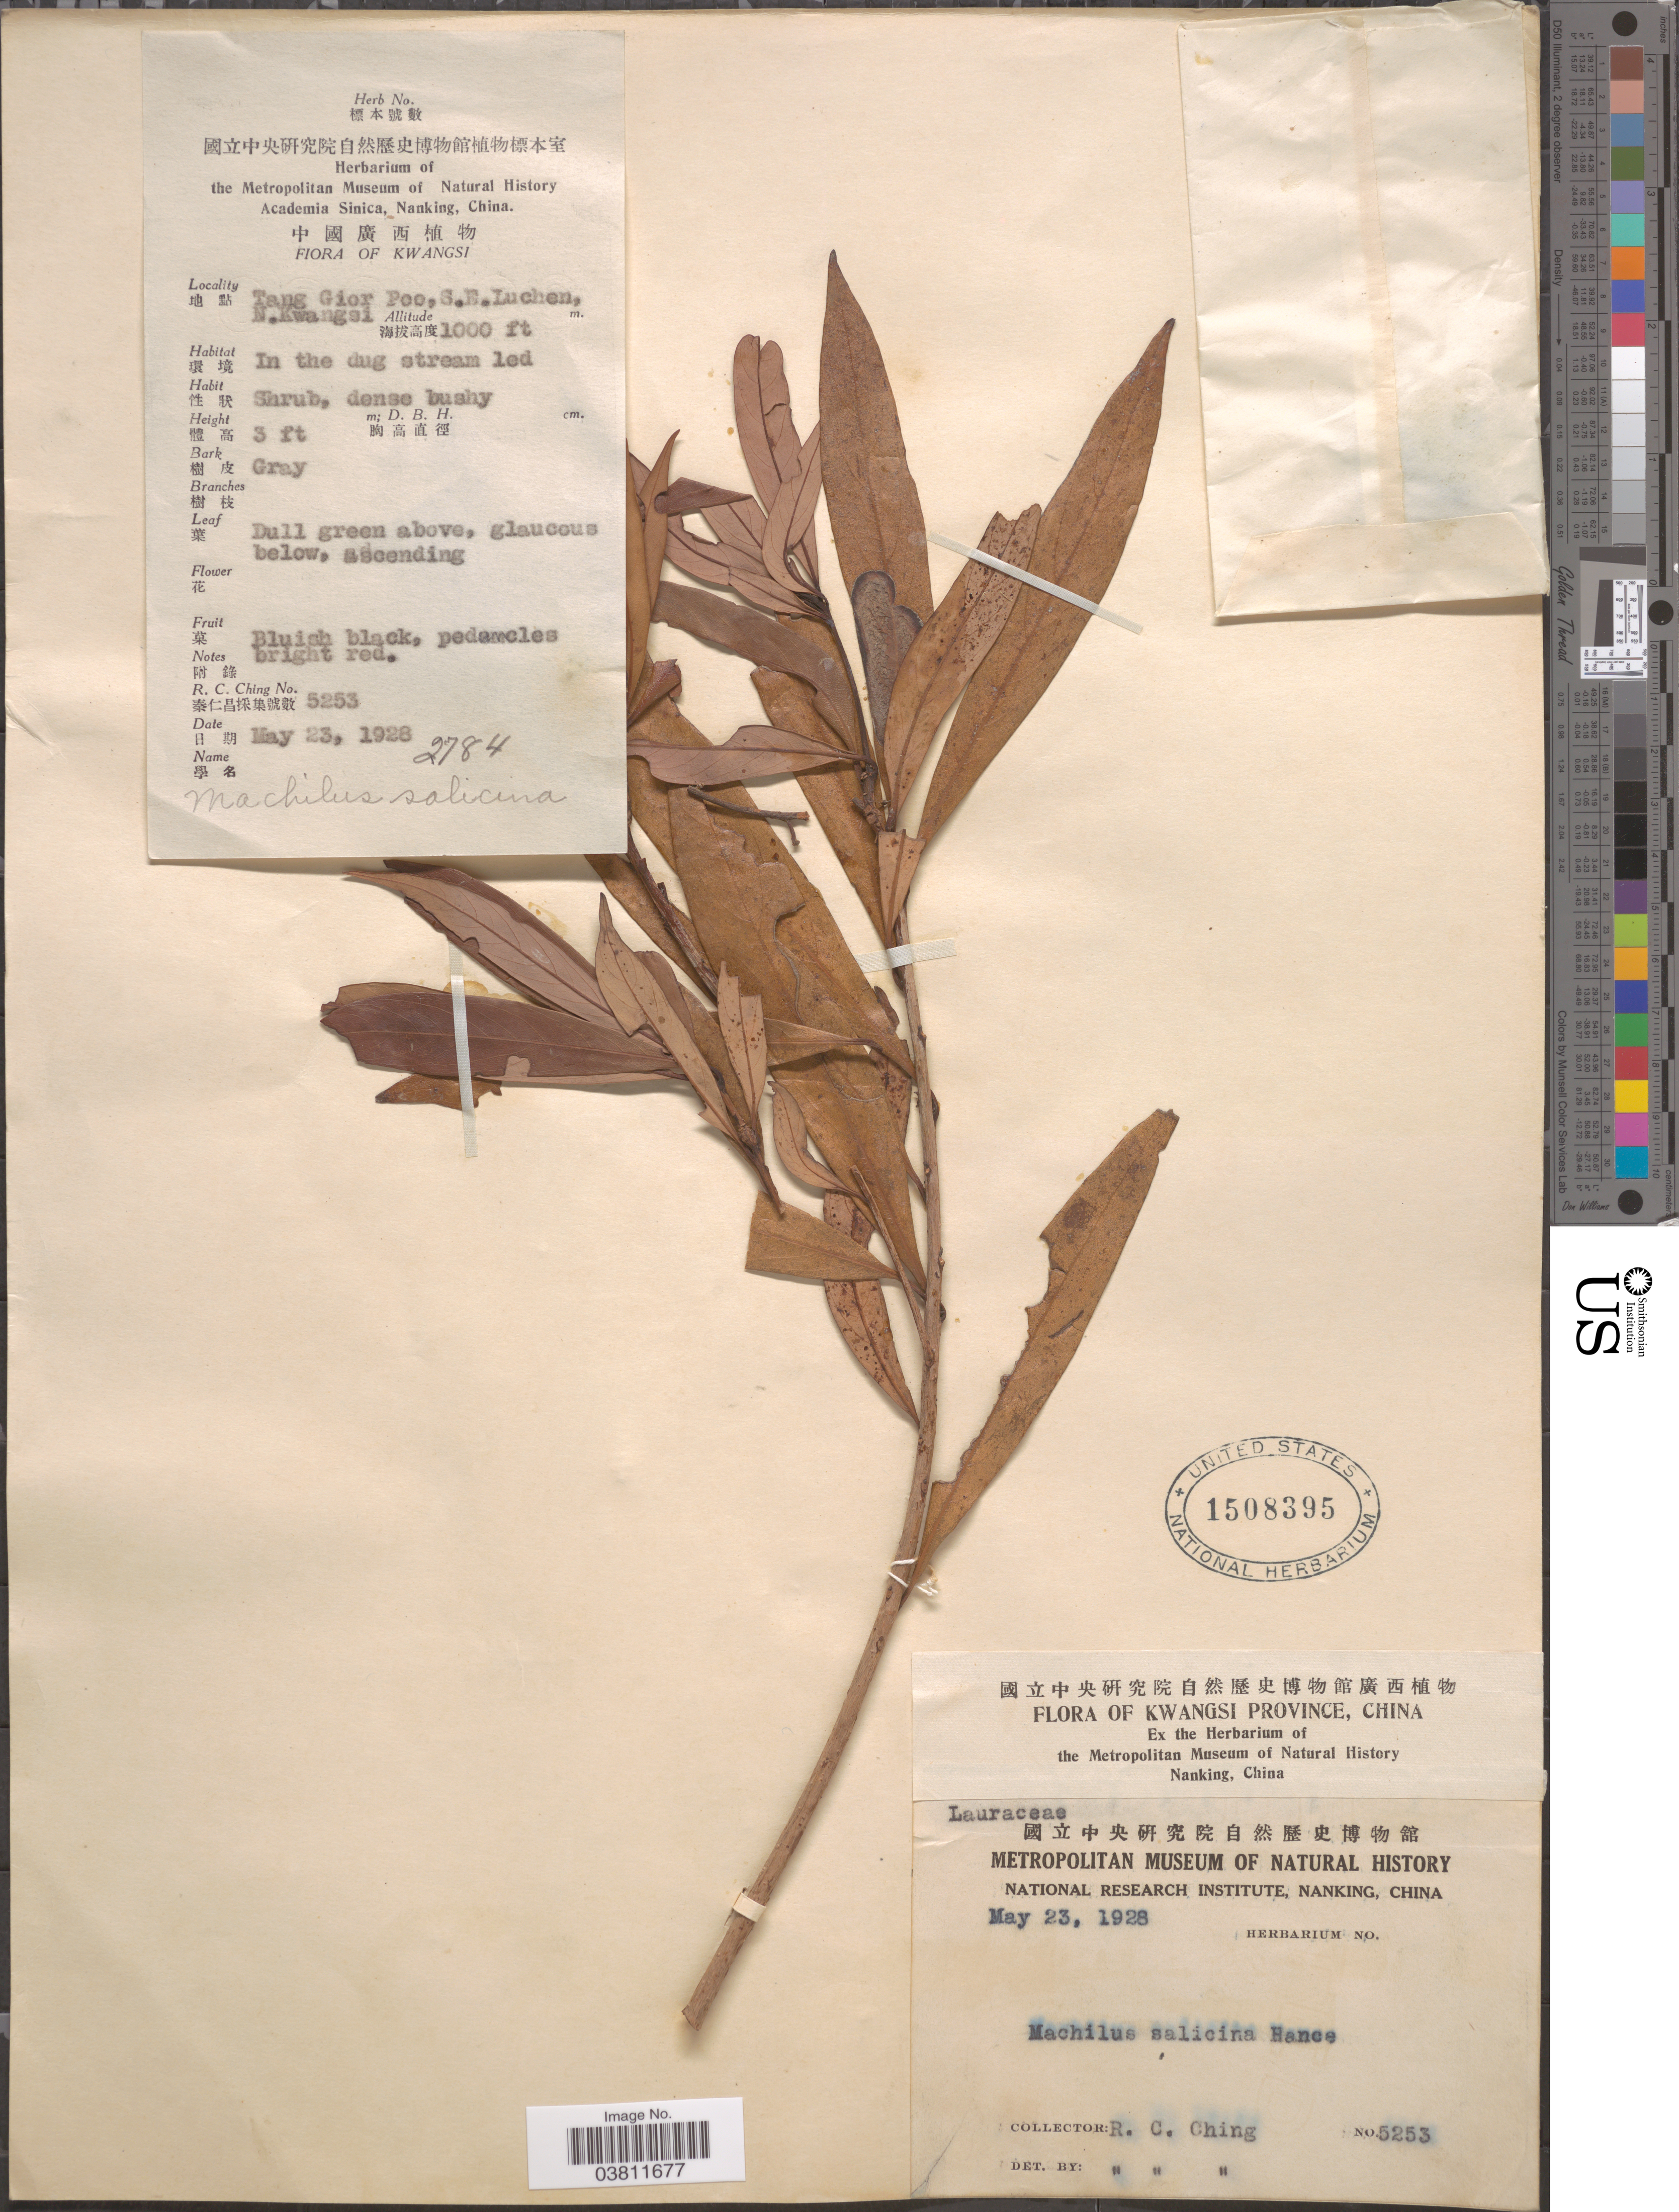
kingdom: Plantae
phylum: Tracheophyta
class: Magnoliopsida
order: Laurales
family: Lauraceae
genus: Machilus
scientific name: Machilus salicina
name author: Hance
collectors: R. C. Ching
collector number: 5253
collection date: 1928-05-23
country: China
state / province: Guangxi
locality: Kwangsi Province. Tang Gior Poo, S.E. Luchen, N. Kwangsi.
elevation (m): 30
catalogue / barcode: US 1508395